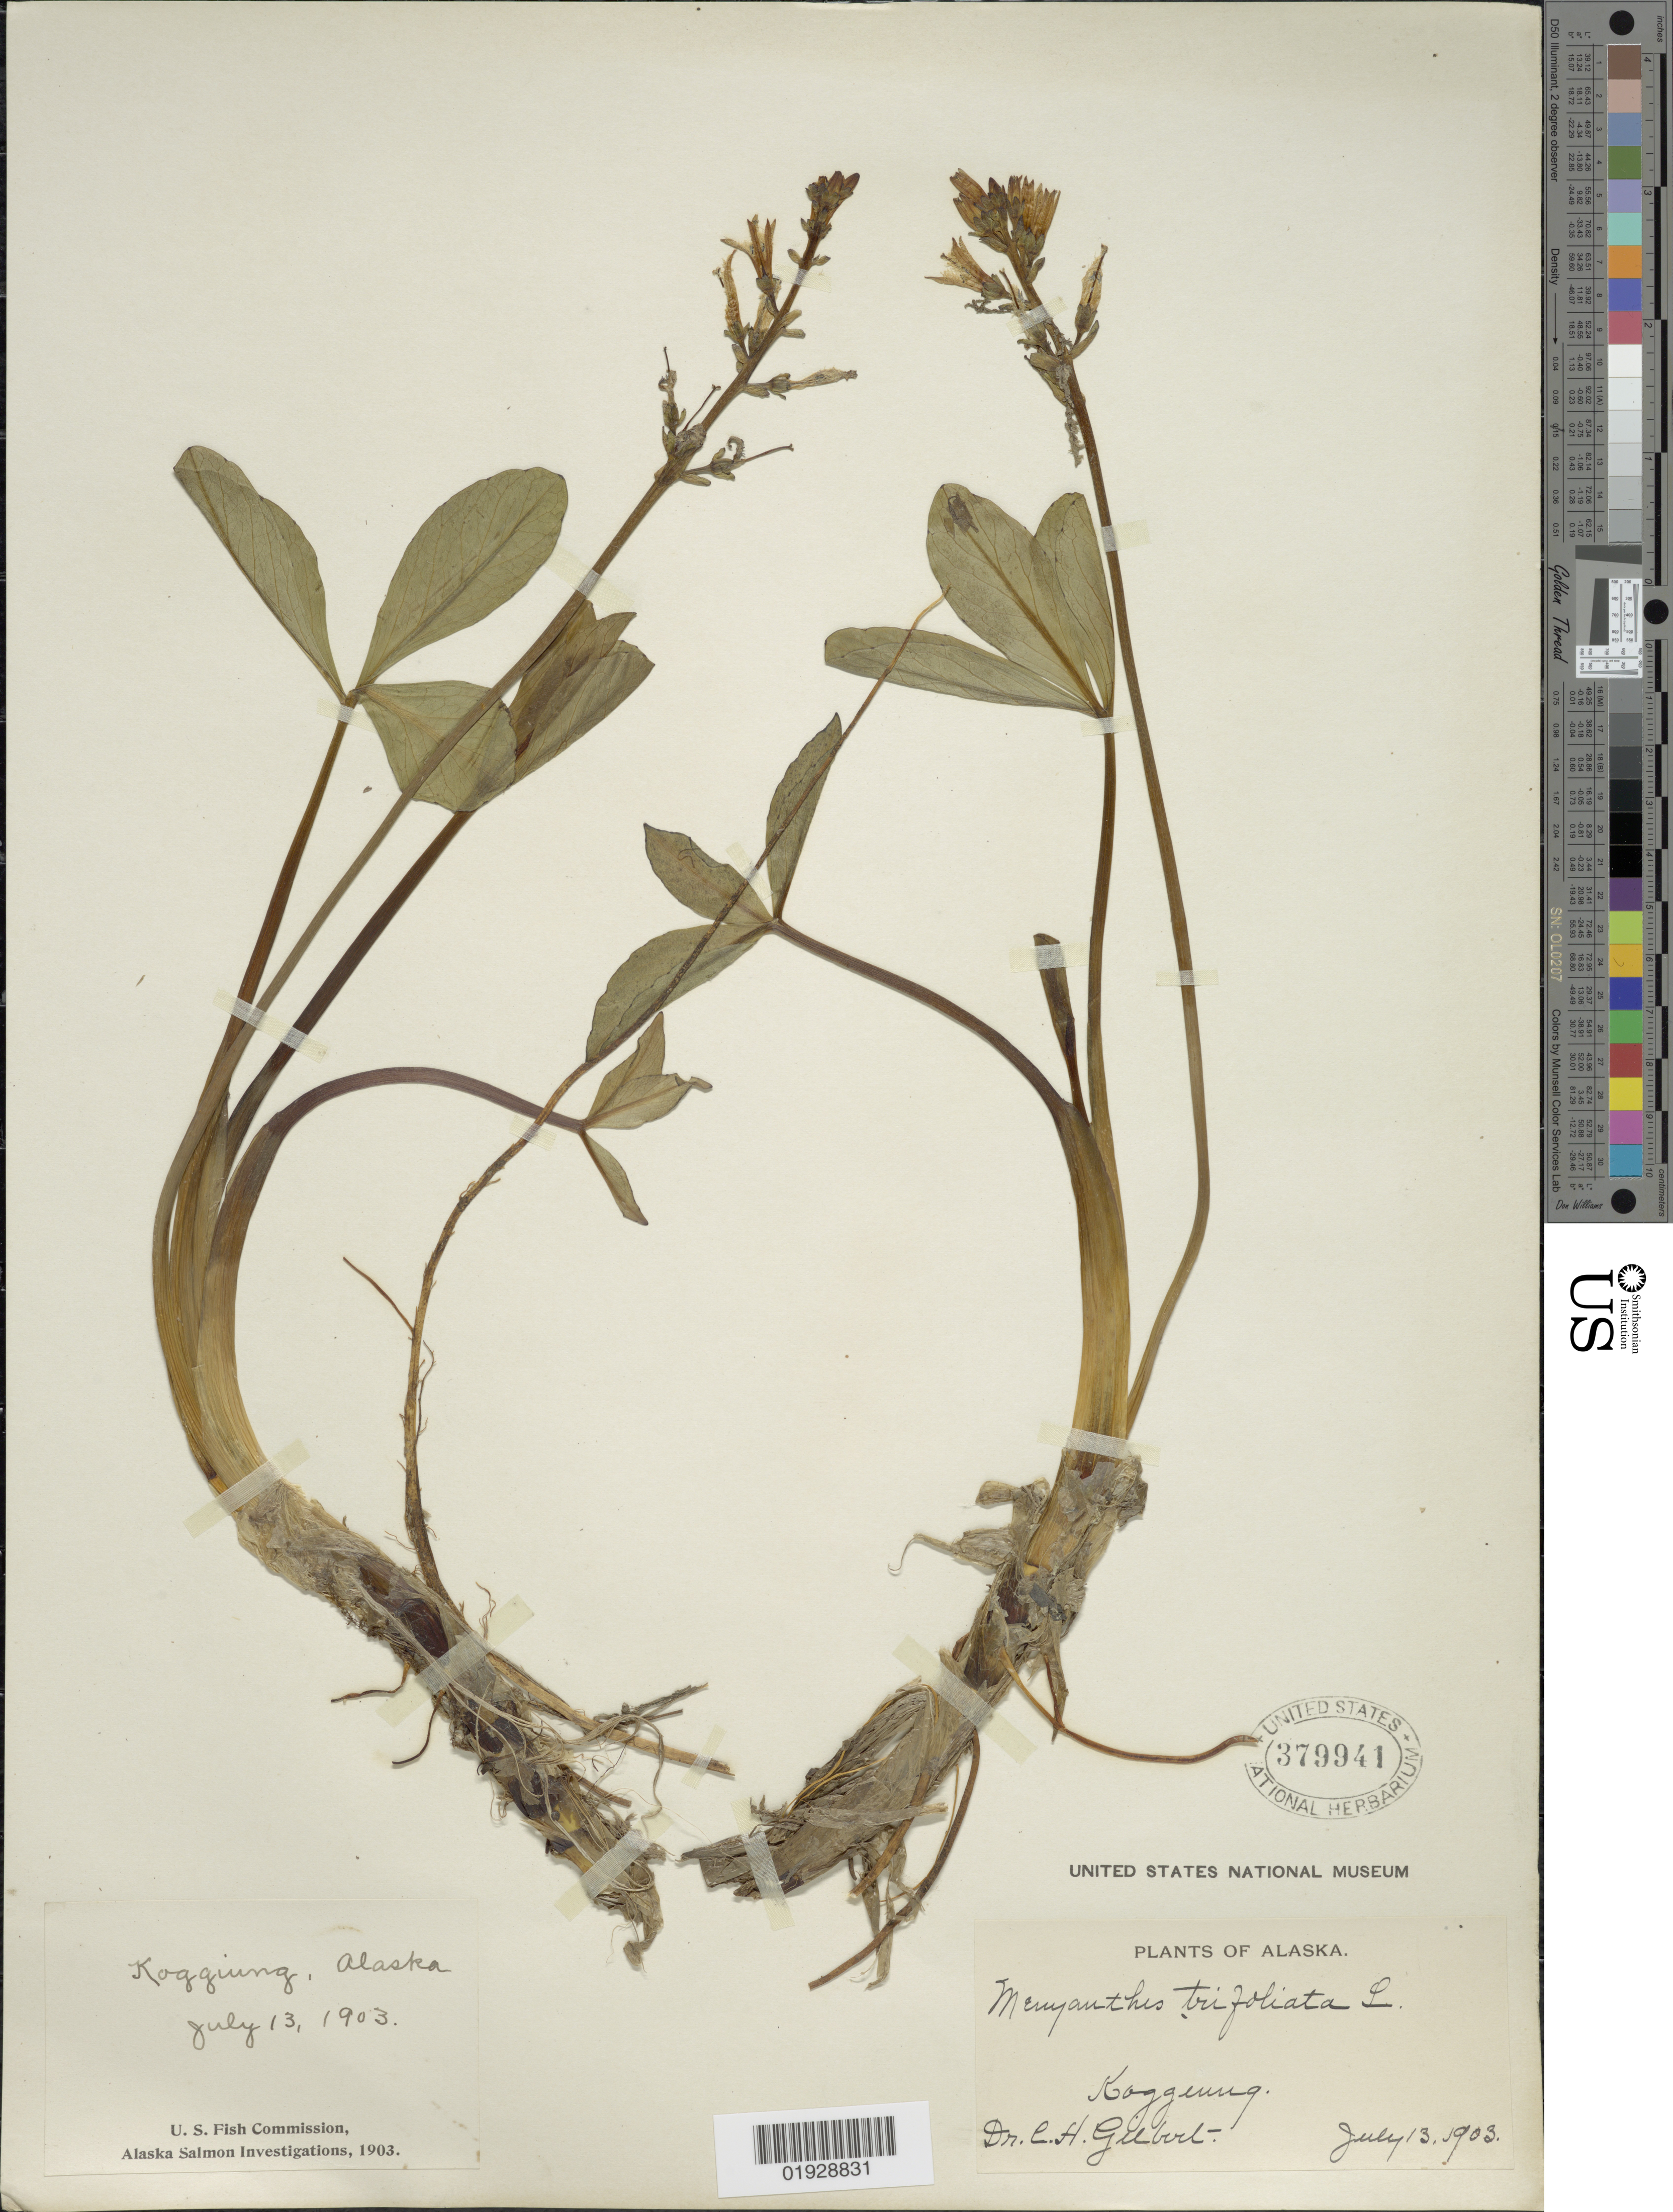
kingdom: Plantae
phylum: Tracheophyta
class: Magnoliopsida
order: Asterales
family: Menyanthaceae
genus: Menyanthes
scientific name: Menyanthes trifoliata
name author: L.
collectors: C. Gilbert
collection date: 1903-07-13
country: United States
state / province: Alaska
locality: Koggiung.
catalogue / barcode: US 379941